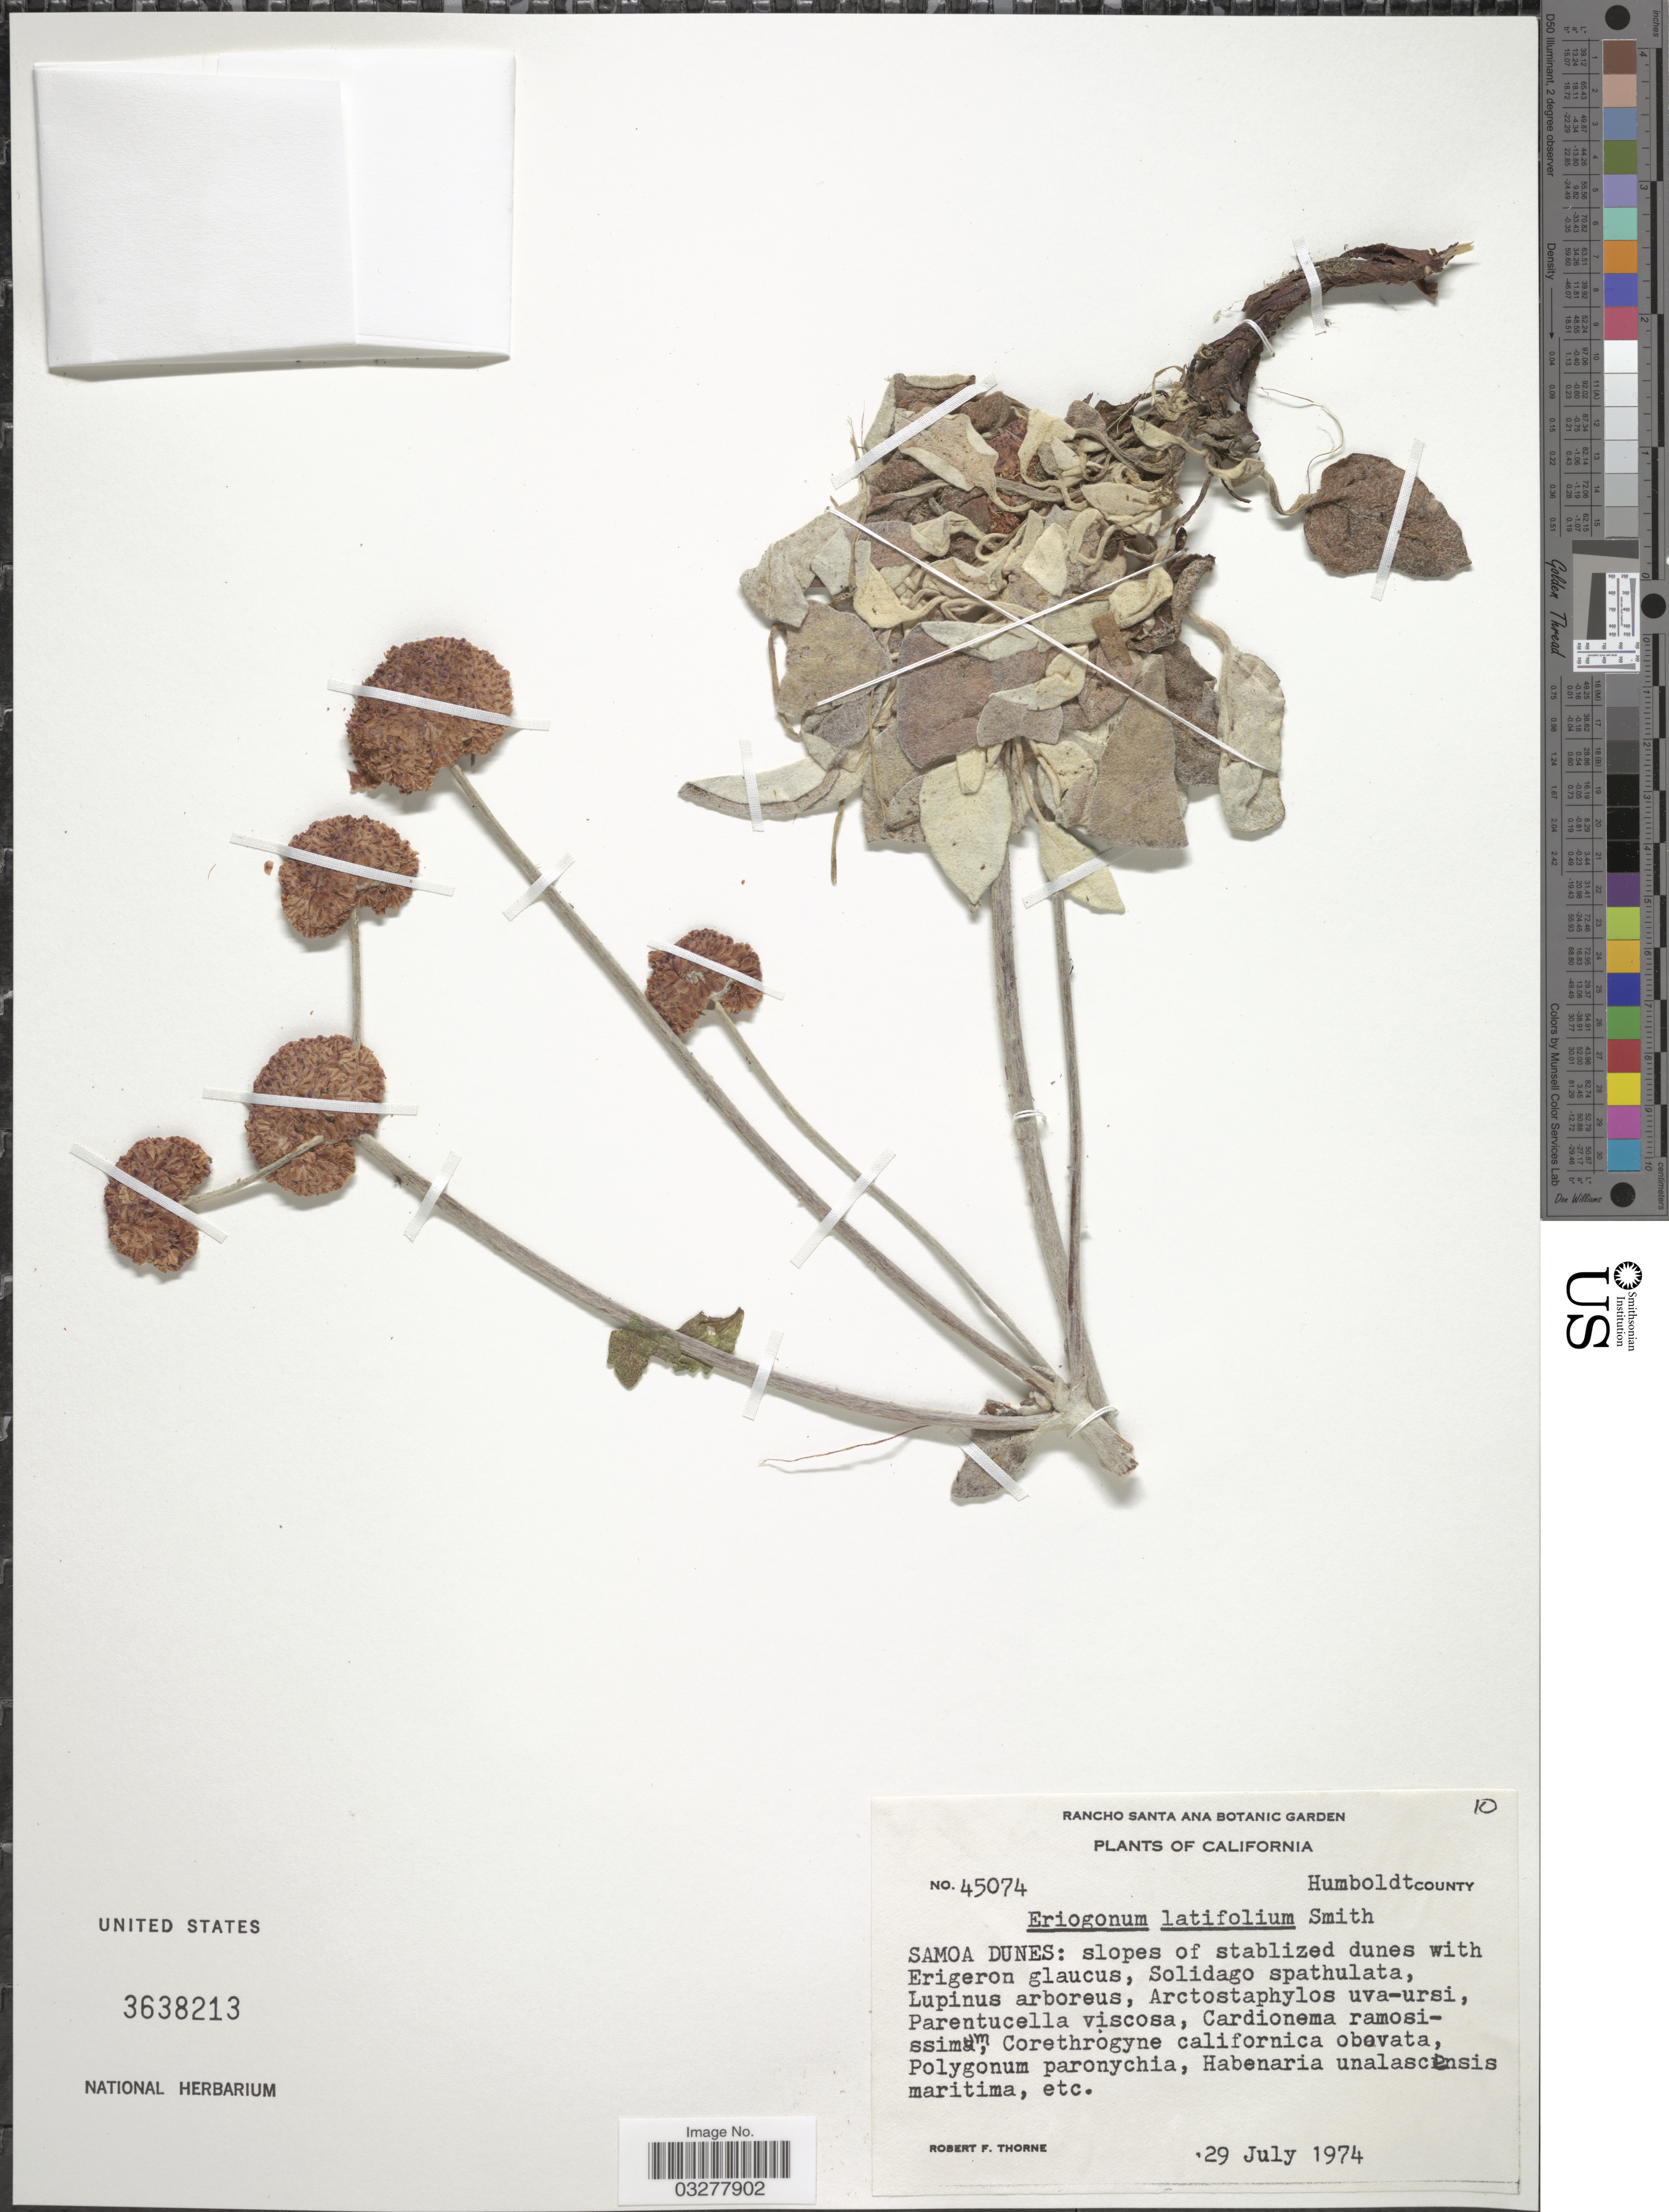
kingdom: Plantae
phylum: Tracheophyta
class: Magnoliopsida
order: Caryophyllales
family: Polygonaceae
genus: Eriogonum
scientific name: Eriogonum latifolium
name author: Sm.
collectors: R. F. Thorne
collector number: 45074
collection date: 1974-07-29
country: United States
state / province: California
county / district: Humboldt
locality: Humboldt County. Samoa Dunes.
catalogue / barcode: US 3638213